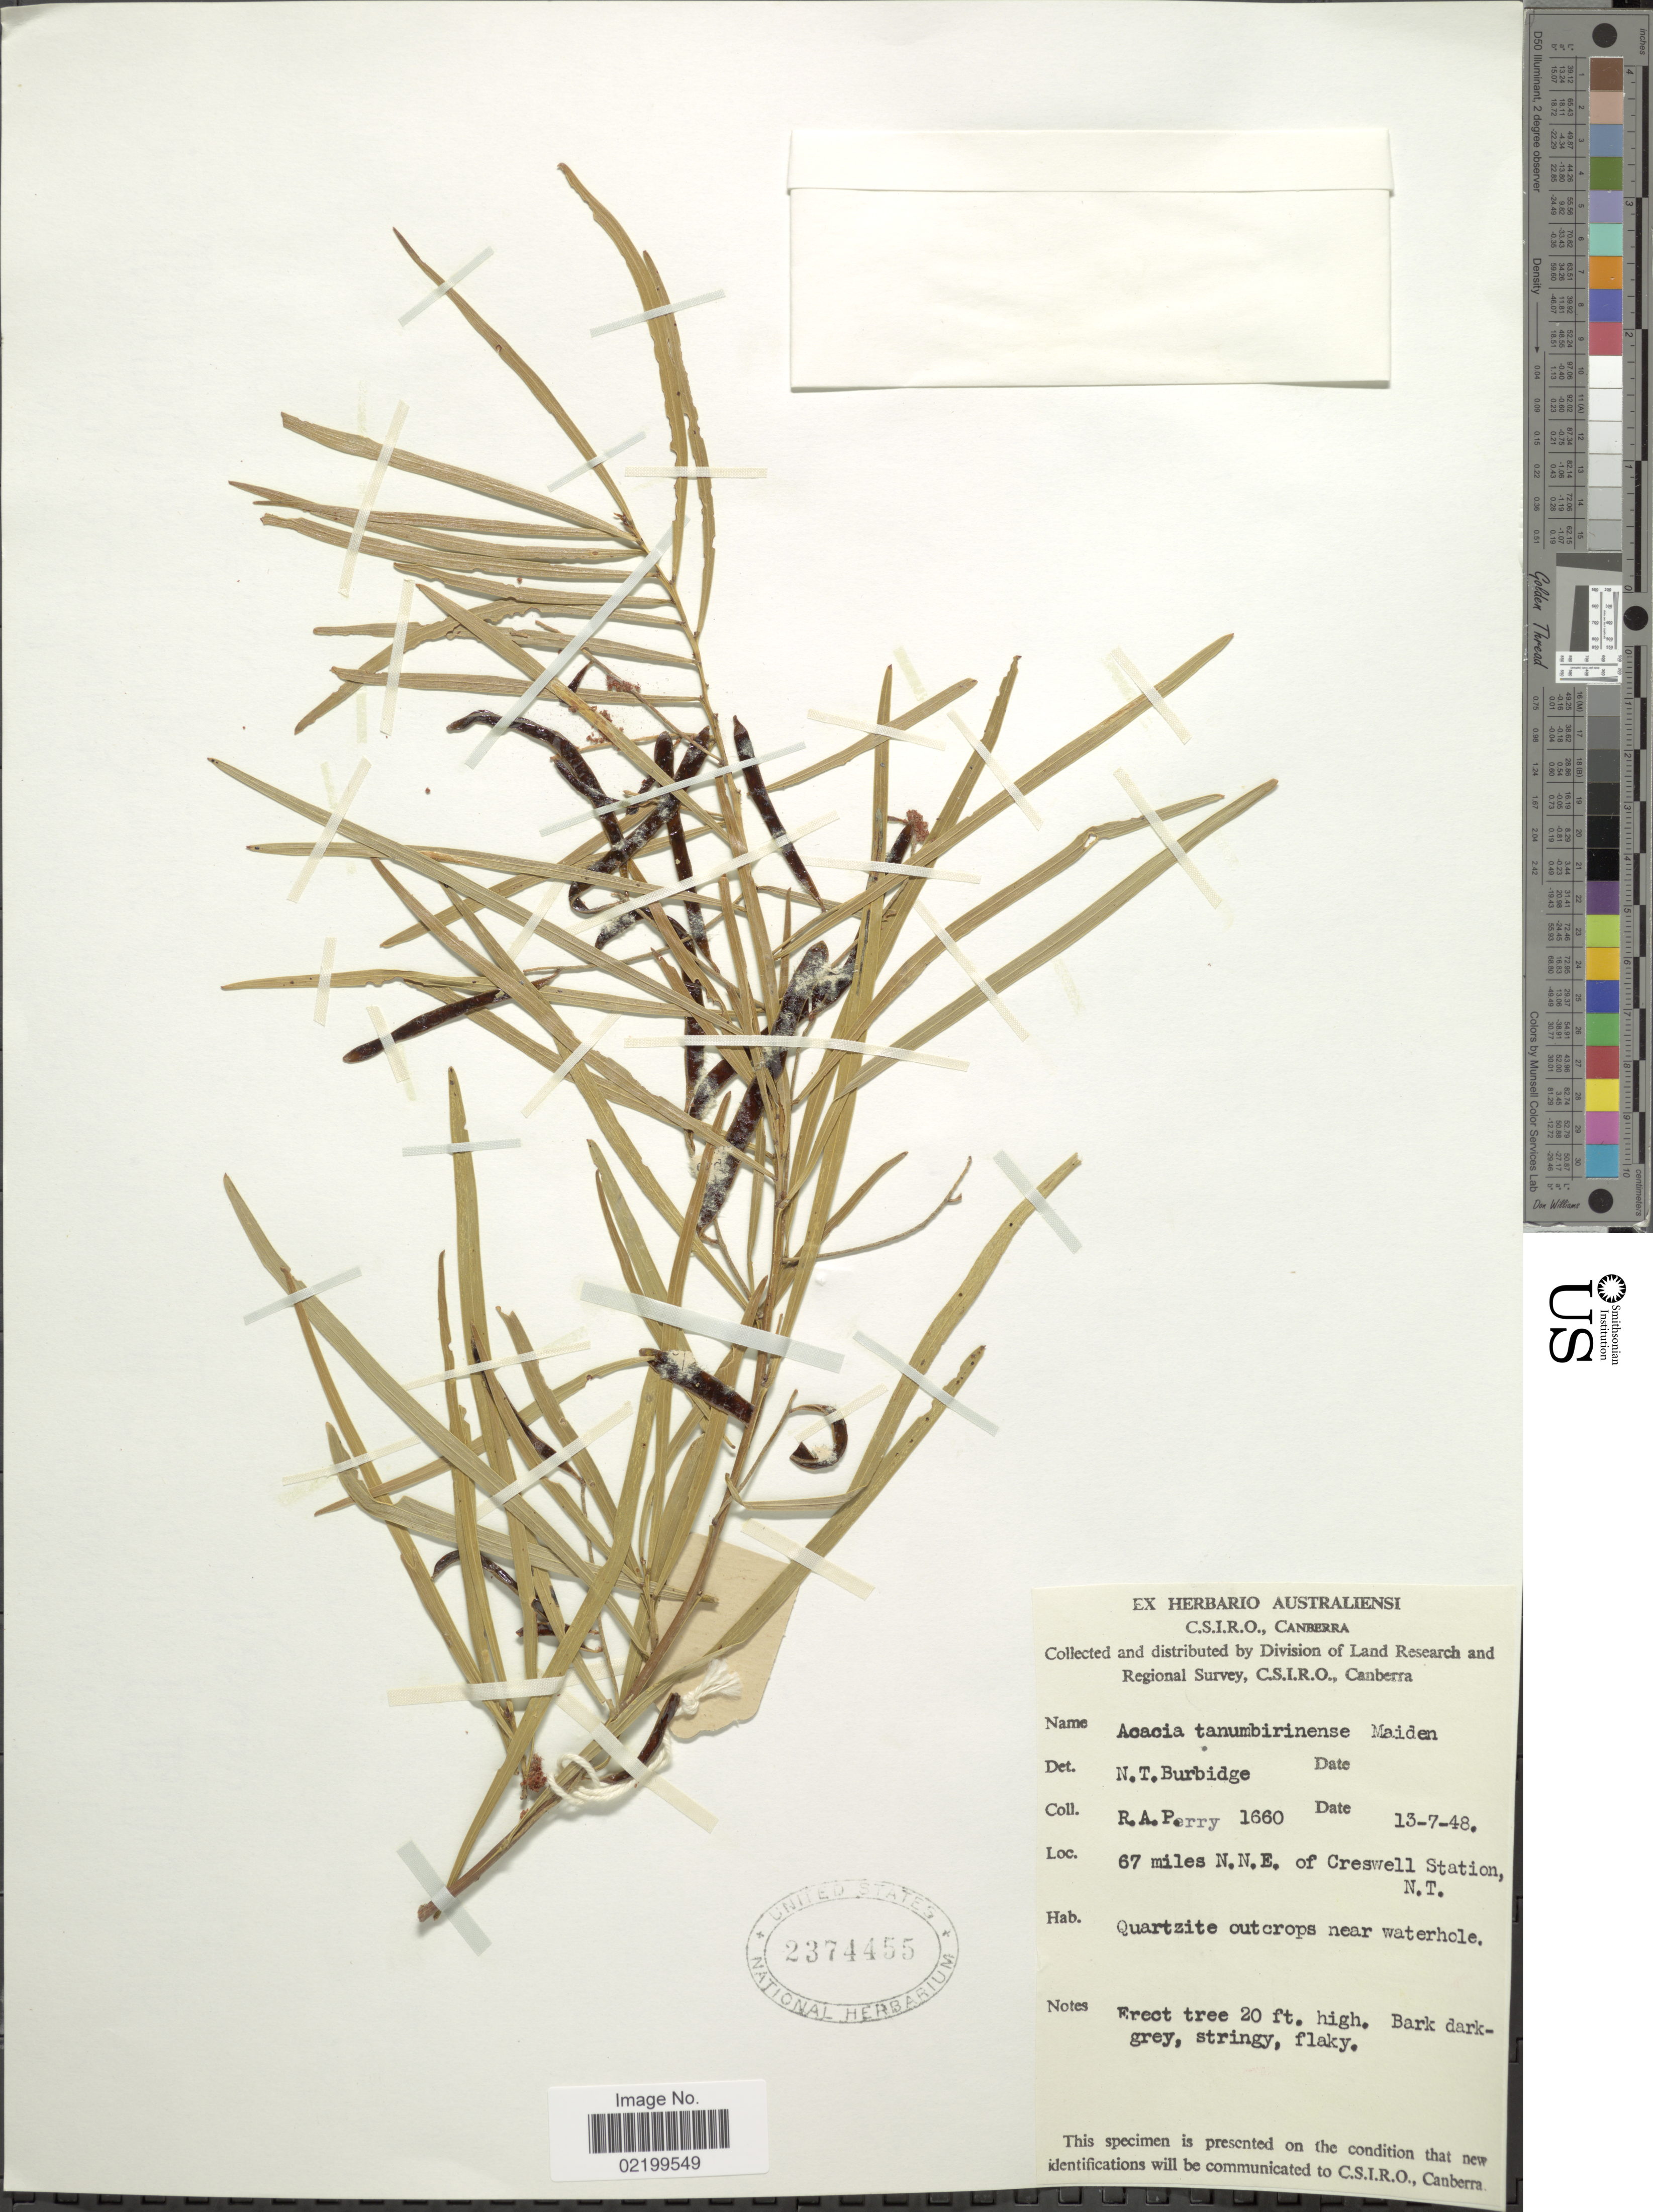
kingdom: Plantae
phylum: Tracheophyta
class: Magnoliopsida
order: Fabales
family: Fabaceae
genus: Acacia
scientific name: Acacia tanubirinense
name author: Maiden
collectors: Perry, R. A.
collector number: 1660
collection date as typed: Transcribed d/m/y: 13/7/48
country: Australia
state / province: Northern Territory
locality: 67 miles N.N.E. of Creswell Station, N.T.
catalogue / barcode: US 2374455